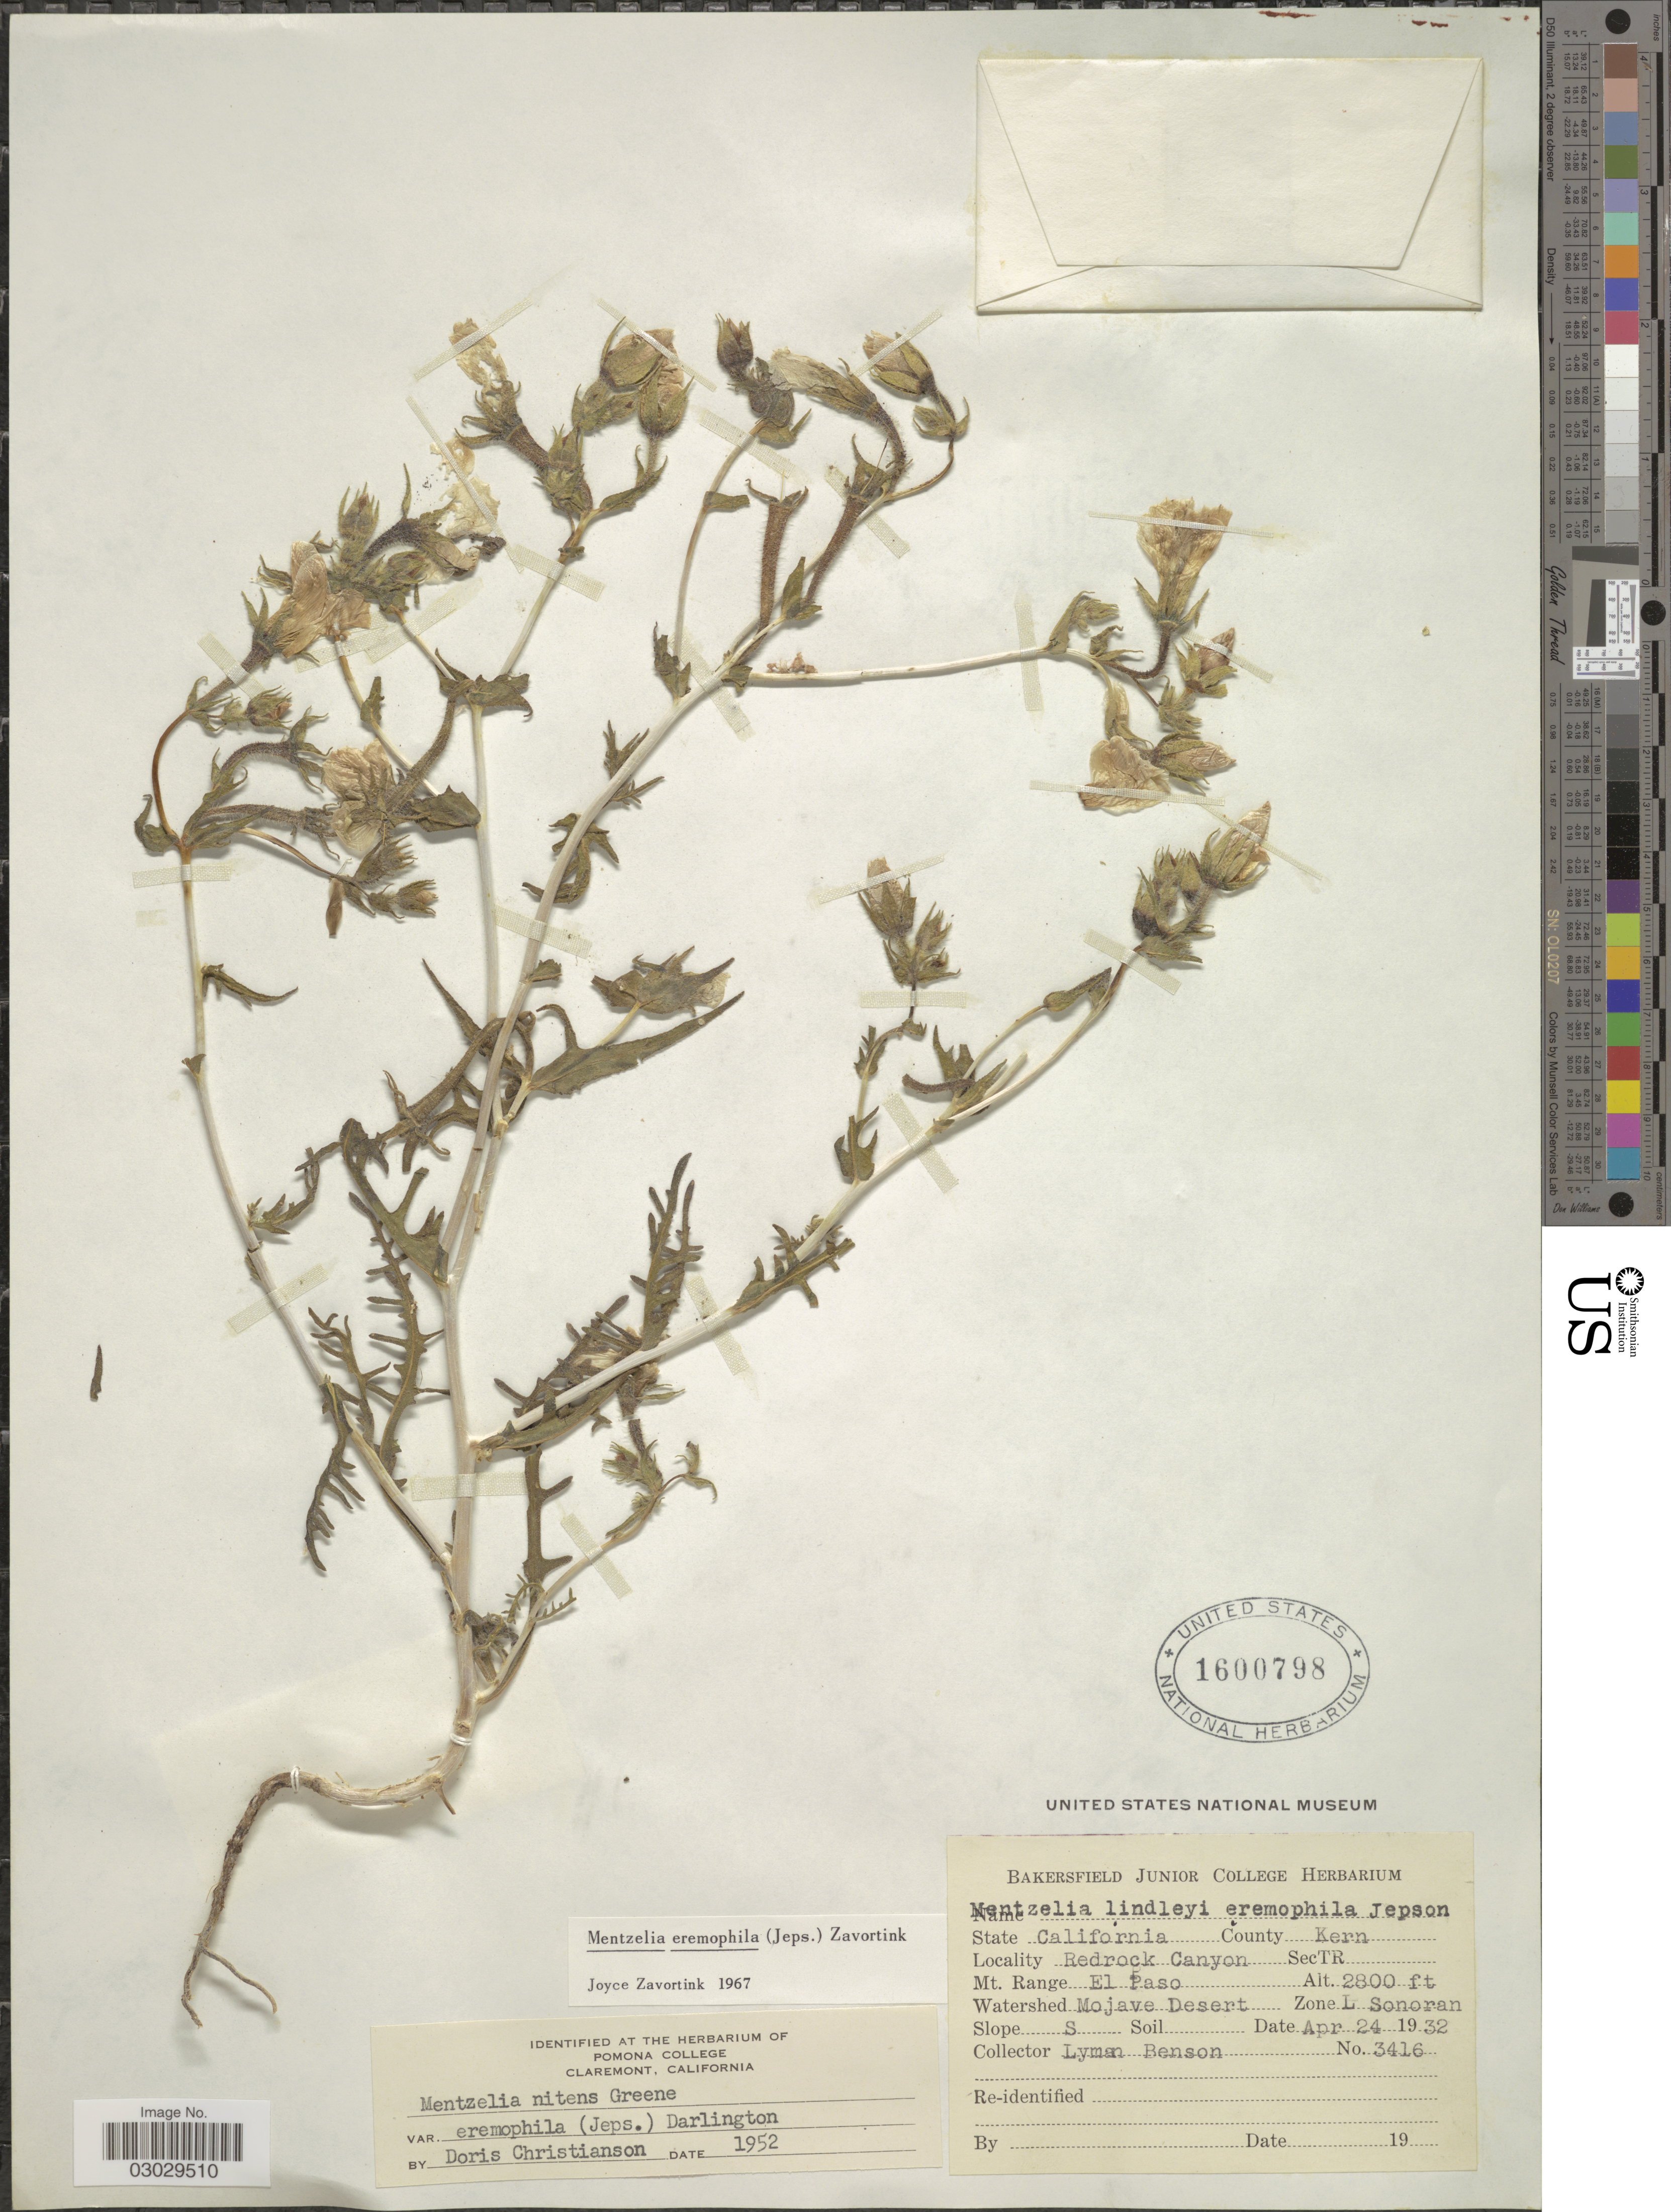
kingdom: Plantae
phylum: Tracheophyta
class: Magnoliopsida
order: Cornales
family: Loasaceae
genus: Mentzelia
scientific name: Mentzelia eremophila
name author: (Jeps.) H.J. Thomps. & J.E. Roberts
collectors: L. D. Benson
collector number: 3416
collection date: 1932-04-24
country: United States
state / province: California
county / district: Kern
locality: County Kern. Redrock Canyon Sec TR. Mt. Range El Paso. Watershed Mojave Desert. Zone L Sonoran. Slope S.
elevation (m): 853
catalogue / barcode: US 1600798